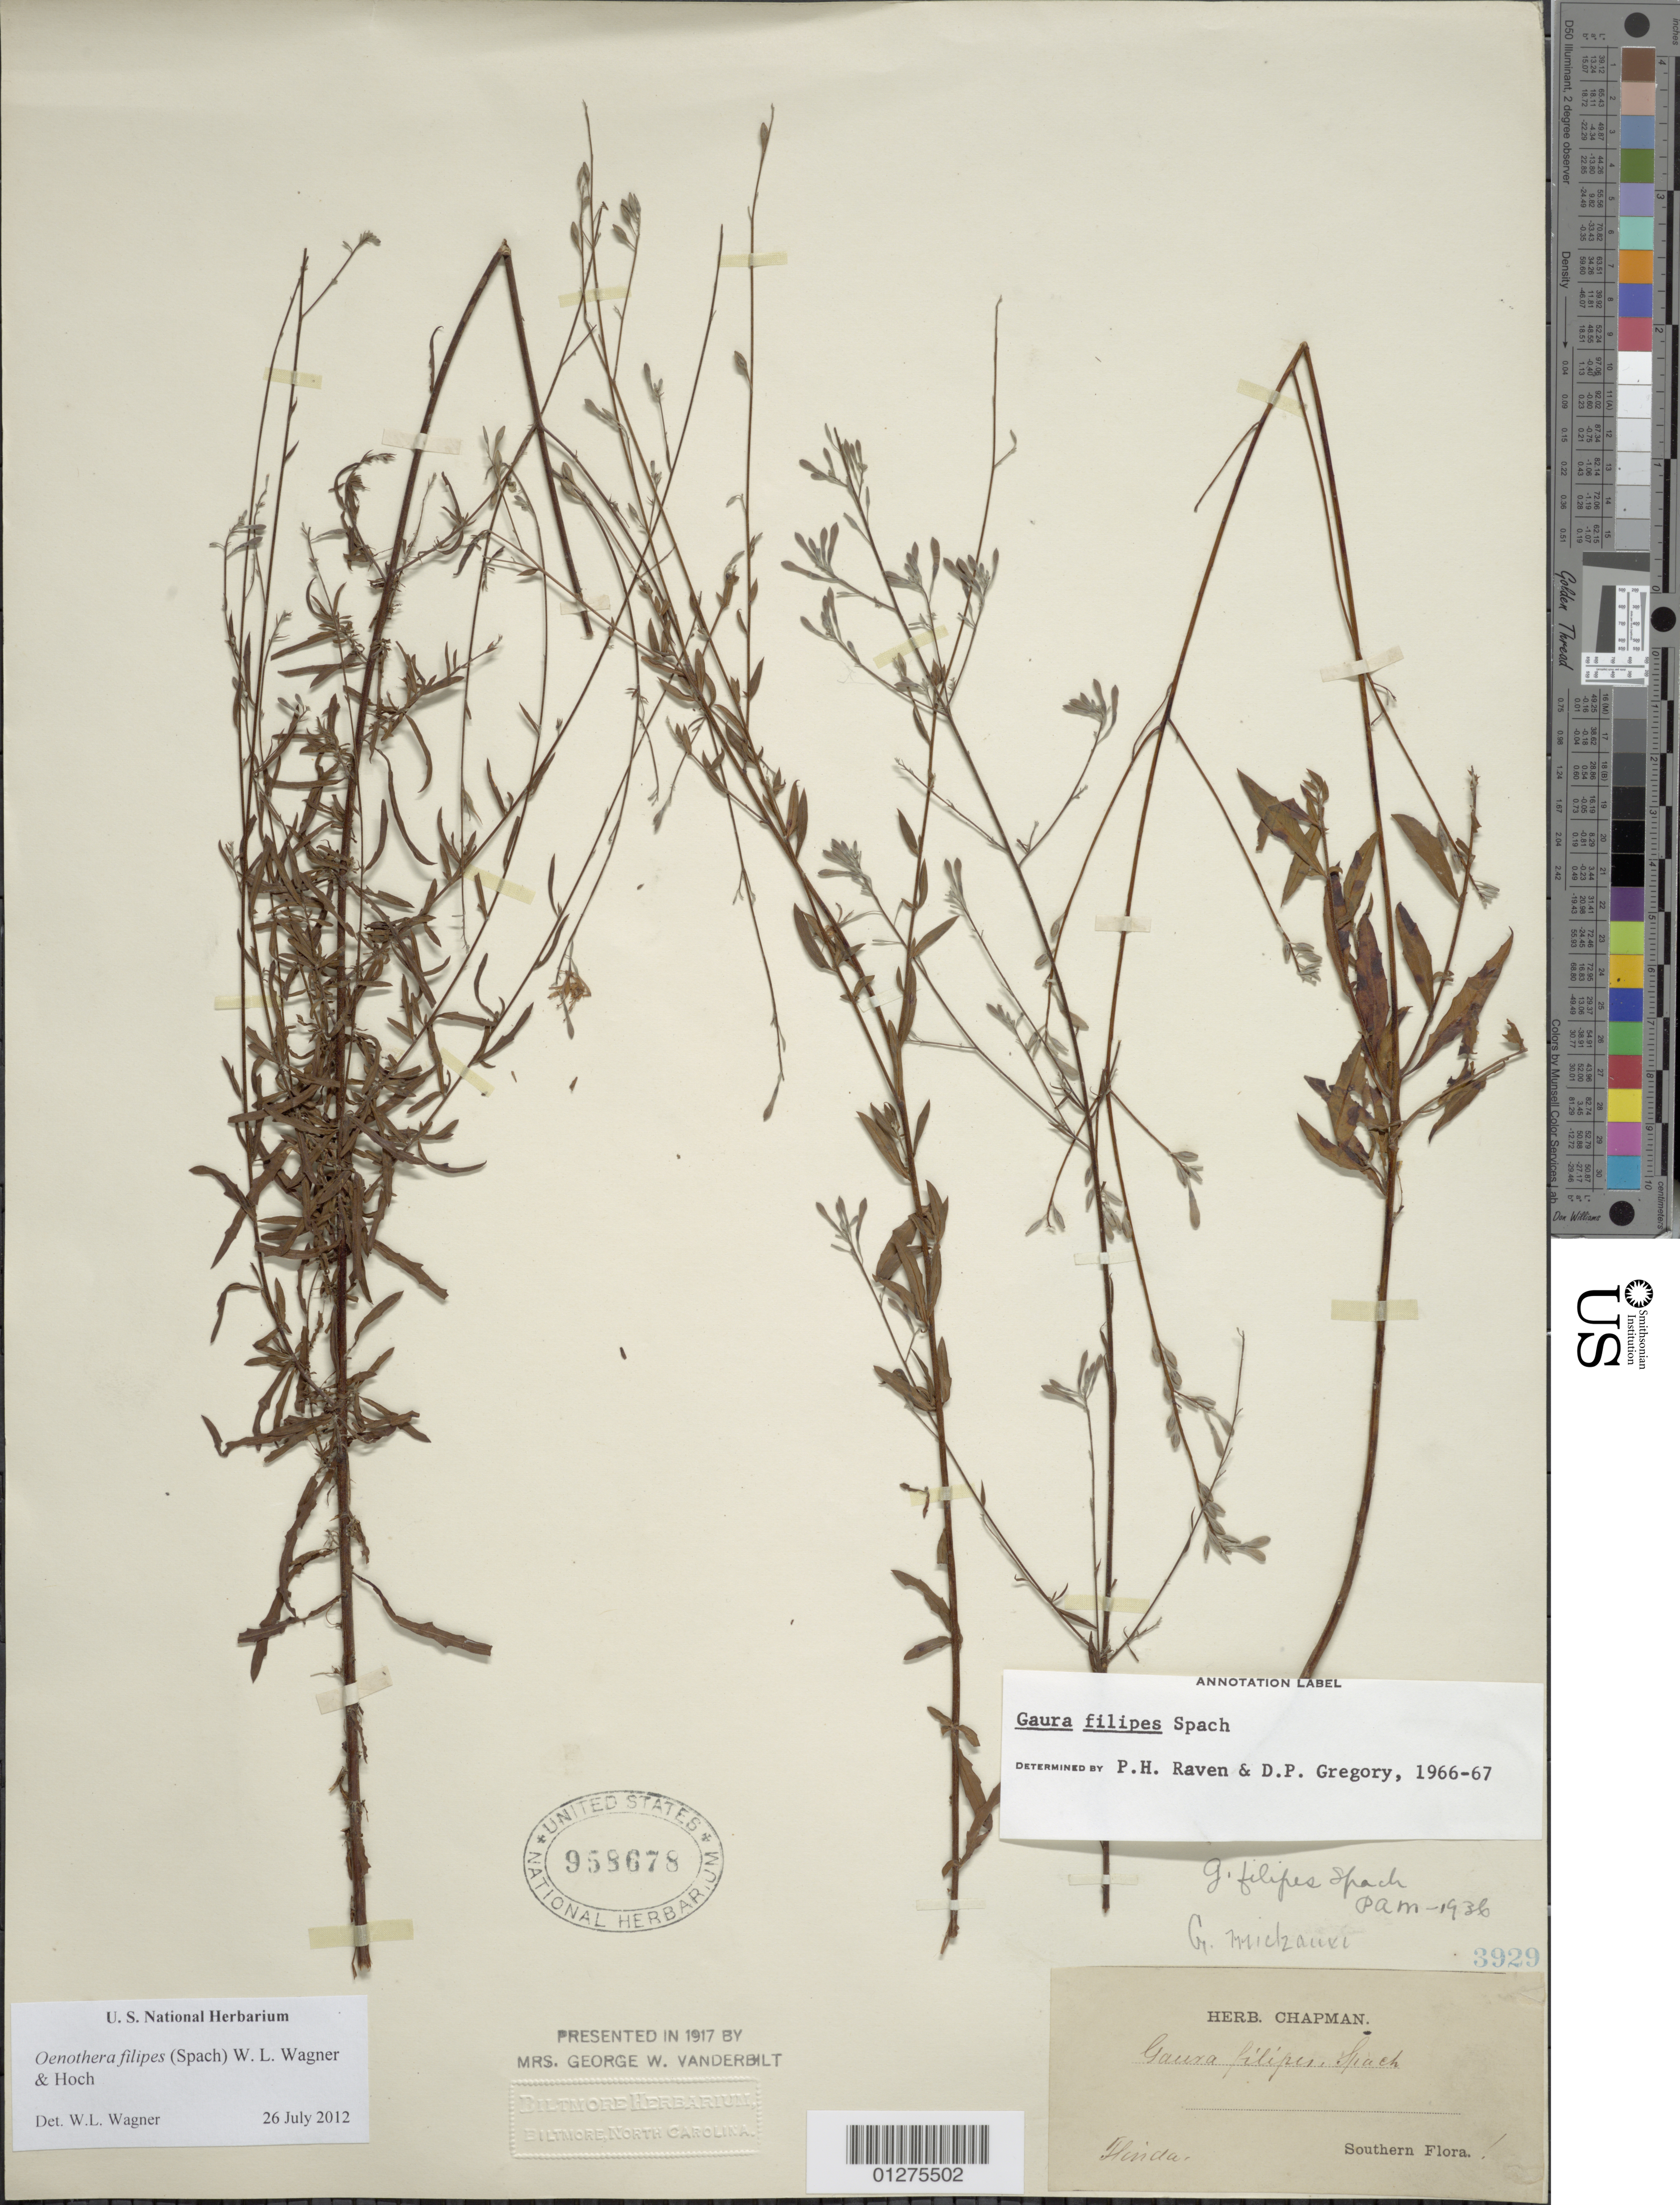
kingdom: Plantae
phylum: Tracheophyta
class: Magnoliopsida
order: Myrtales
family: Onagraceae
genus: Oenothera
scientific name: Oenothera filipes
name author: (Spach) W.L. Wagner & Hoch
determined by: Wagner, W. L., (BOT), Smithsonian Institution - National Museum of Natural History (UNITED STATES)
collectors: ex herb. Chapman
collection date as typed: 18--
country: United States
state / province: Florida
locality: Southern Florida.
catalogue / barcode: US 958678